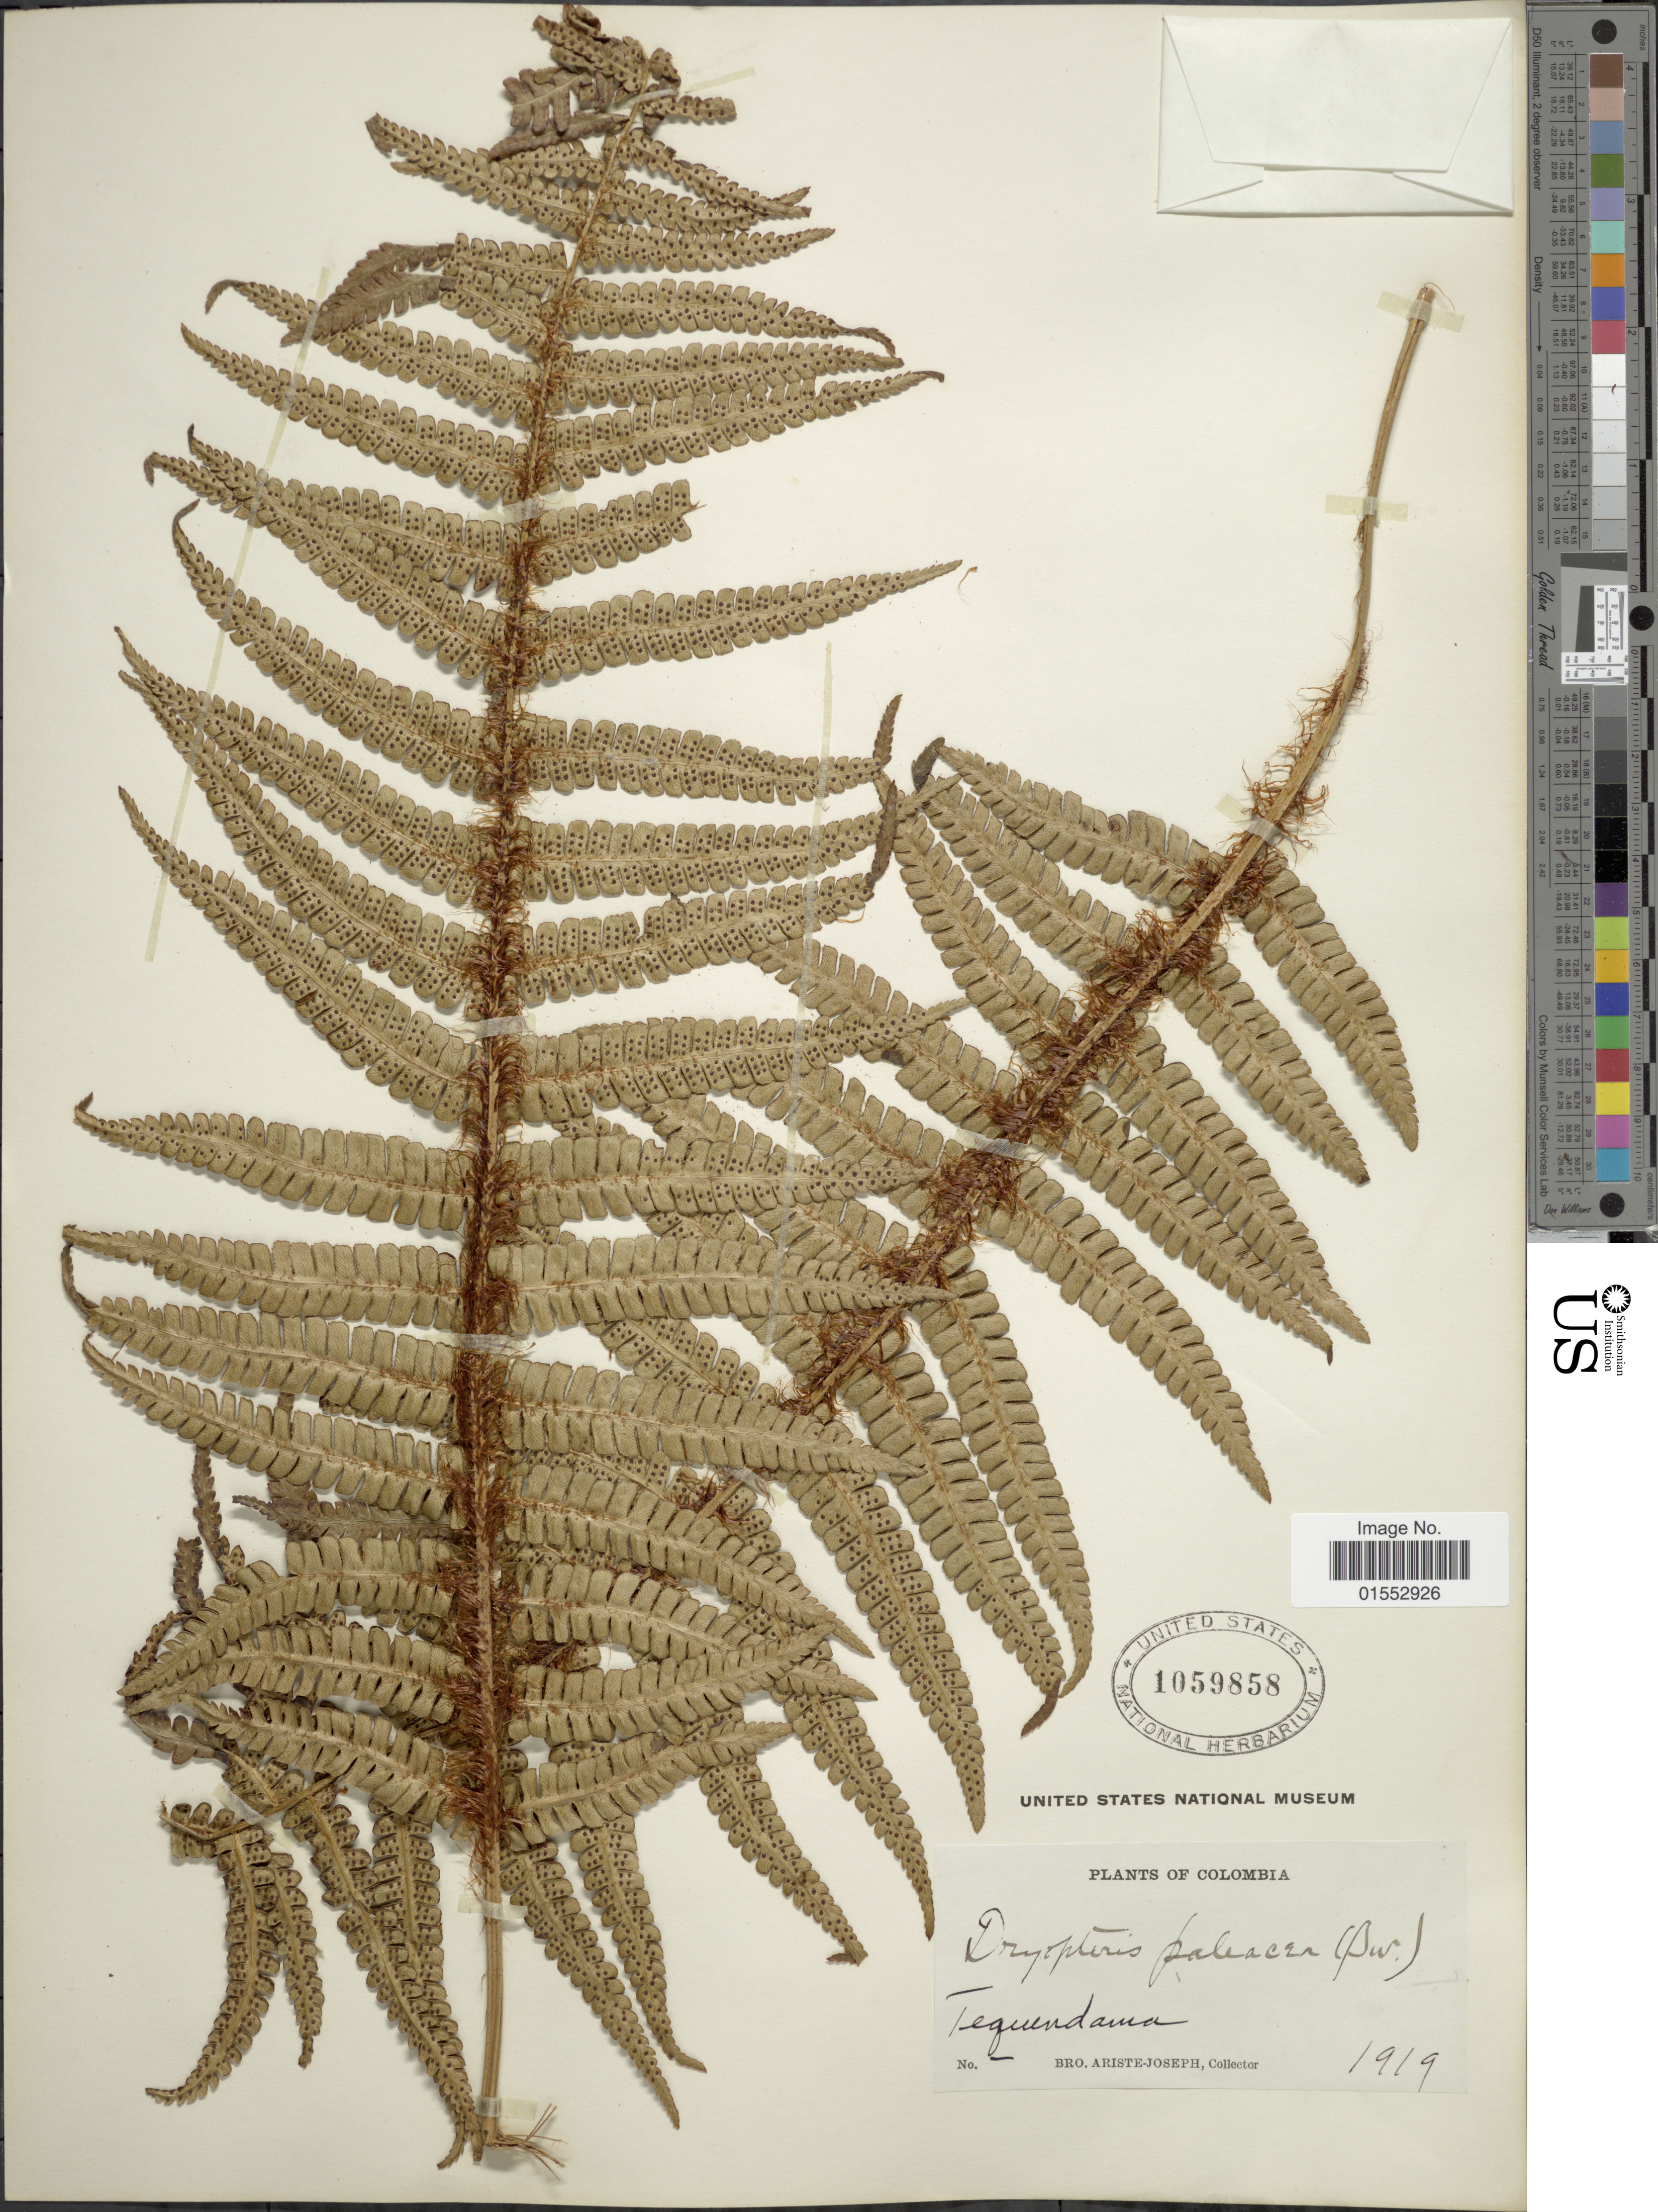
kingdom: Plantae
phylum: Tracheophyta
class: Polypodiopsida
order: Polypodiales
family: Dryopteridaceae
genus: Dryopteris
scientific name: Dryopteris wallichiana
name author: (Spreng.) Hyl.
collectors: Bro. Ariste-Joseph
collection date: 1919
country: Colombia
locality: Teguendama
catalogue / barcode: US 1059858